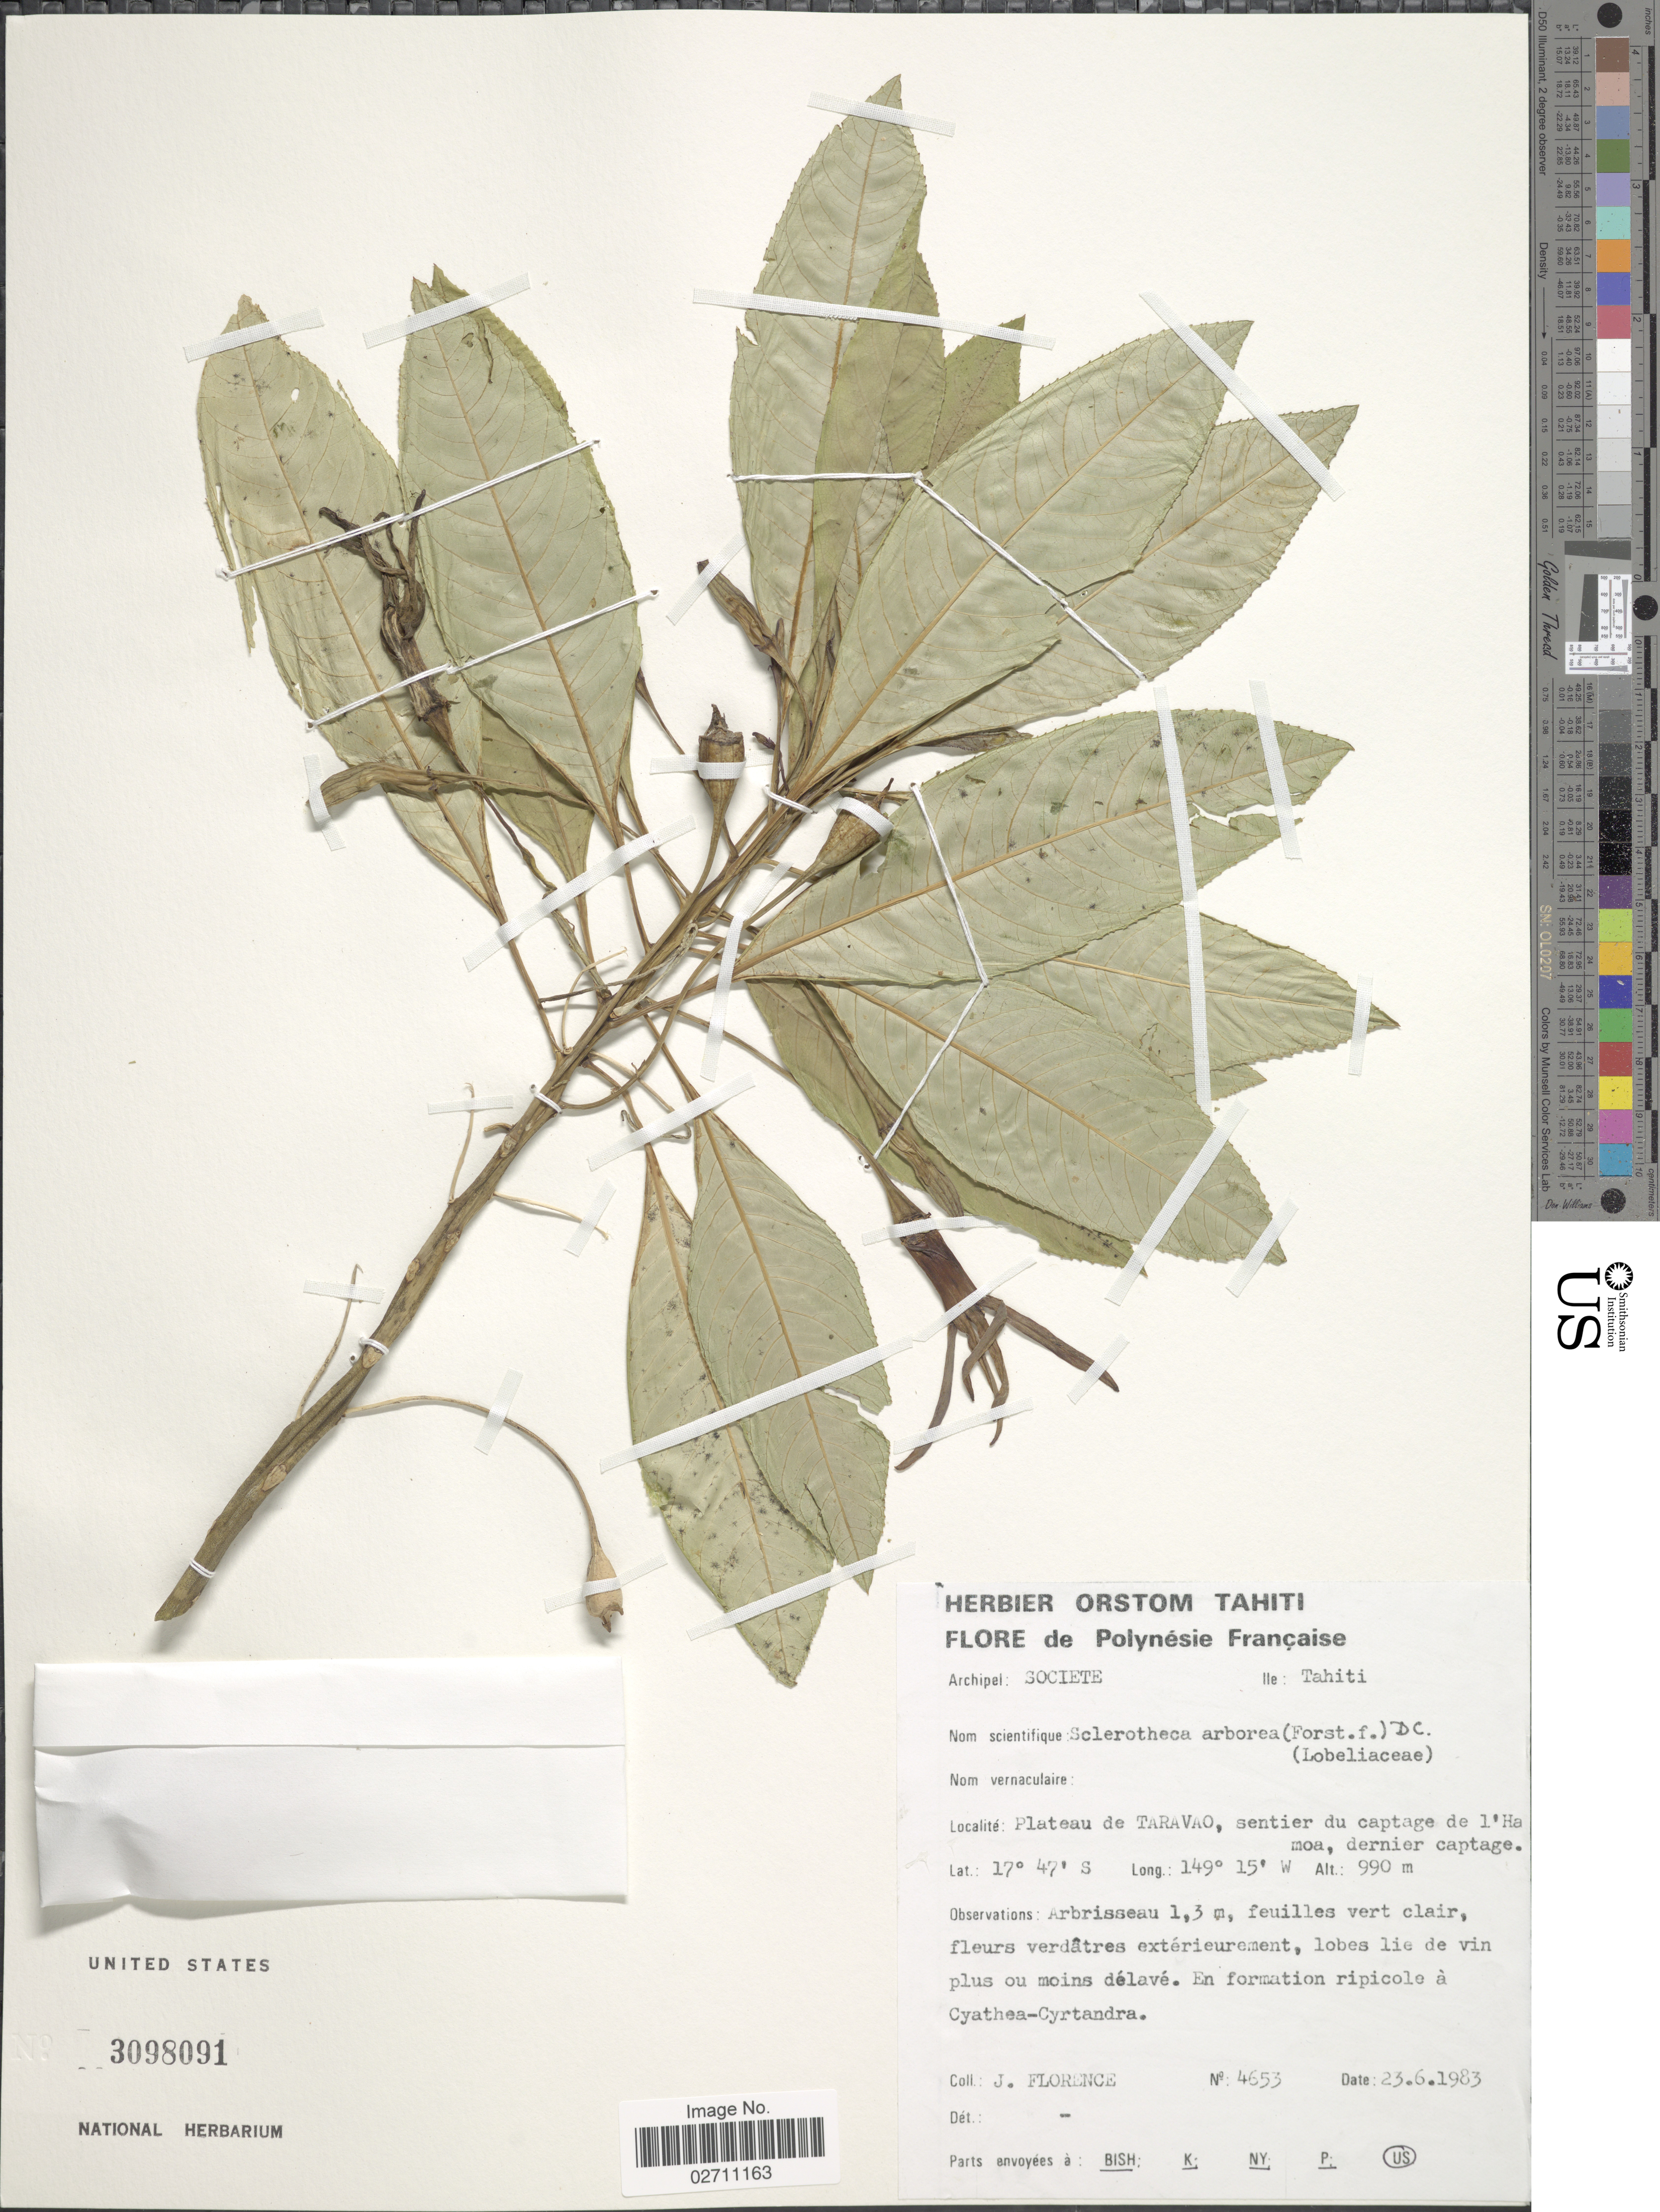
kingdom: Plantae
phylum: Tracheophyta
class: Magnoliopsida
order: Asterales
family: Campanulaceae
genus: Sclerotheca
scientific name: Sclerotheca arborea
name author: (G. Forst.) A. DC.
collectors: J. Florence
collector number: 4653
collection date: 1983-06-23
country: French Polynesia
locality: Archipel: Societe, Ile: Tahiti, Plateau de Taravao, sentier du captage de l'Hamoa, dernier captage.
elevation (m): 990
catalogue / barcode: US 3098091